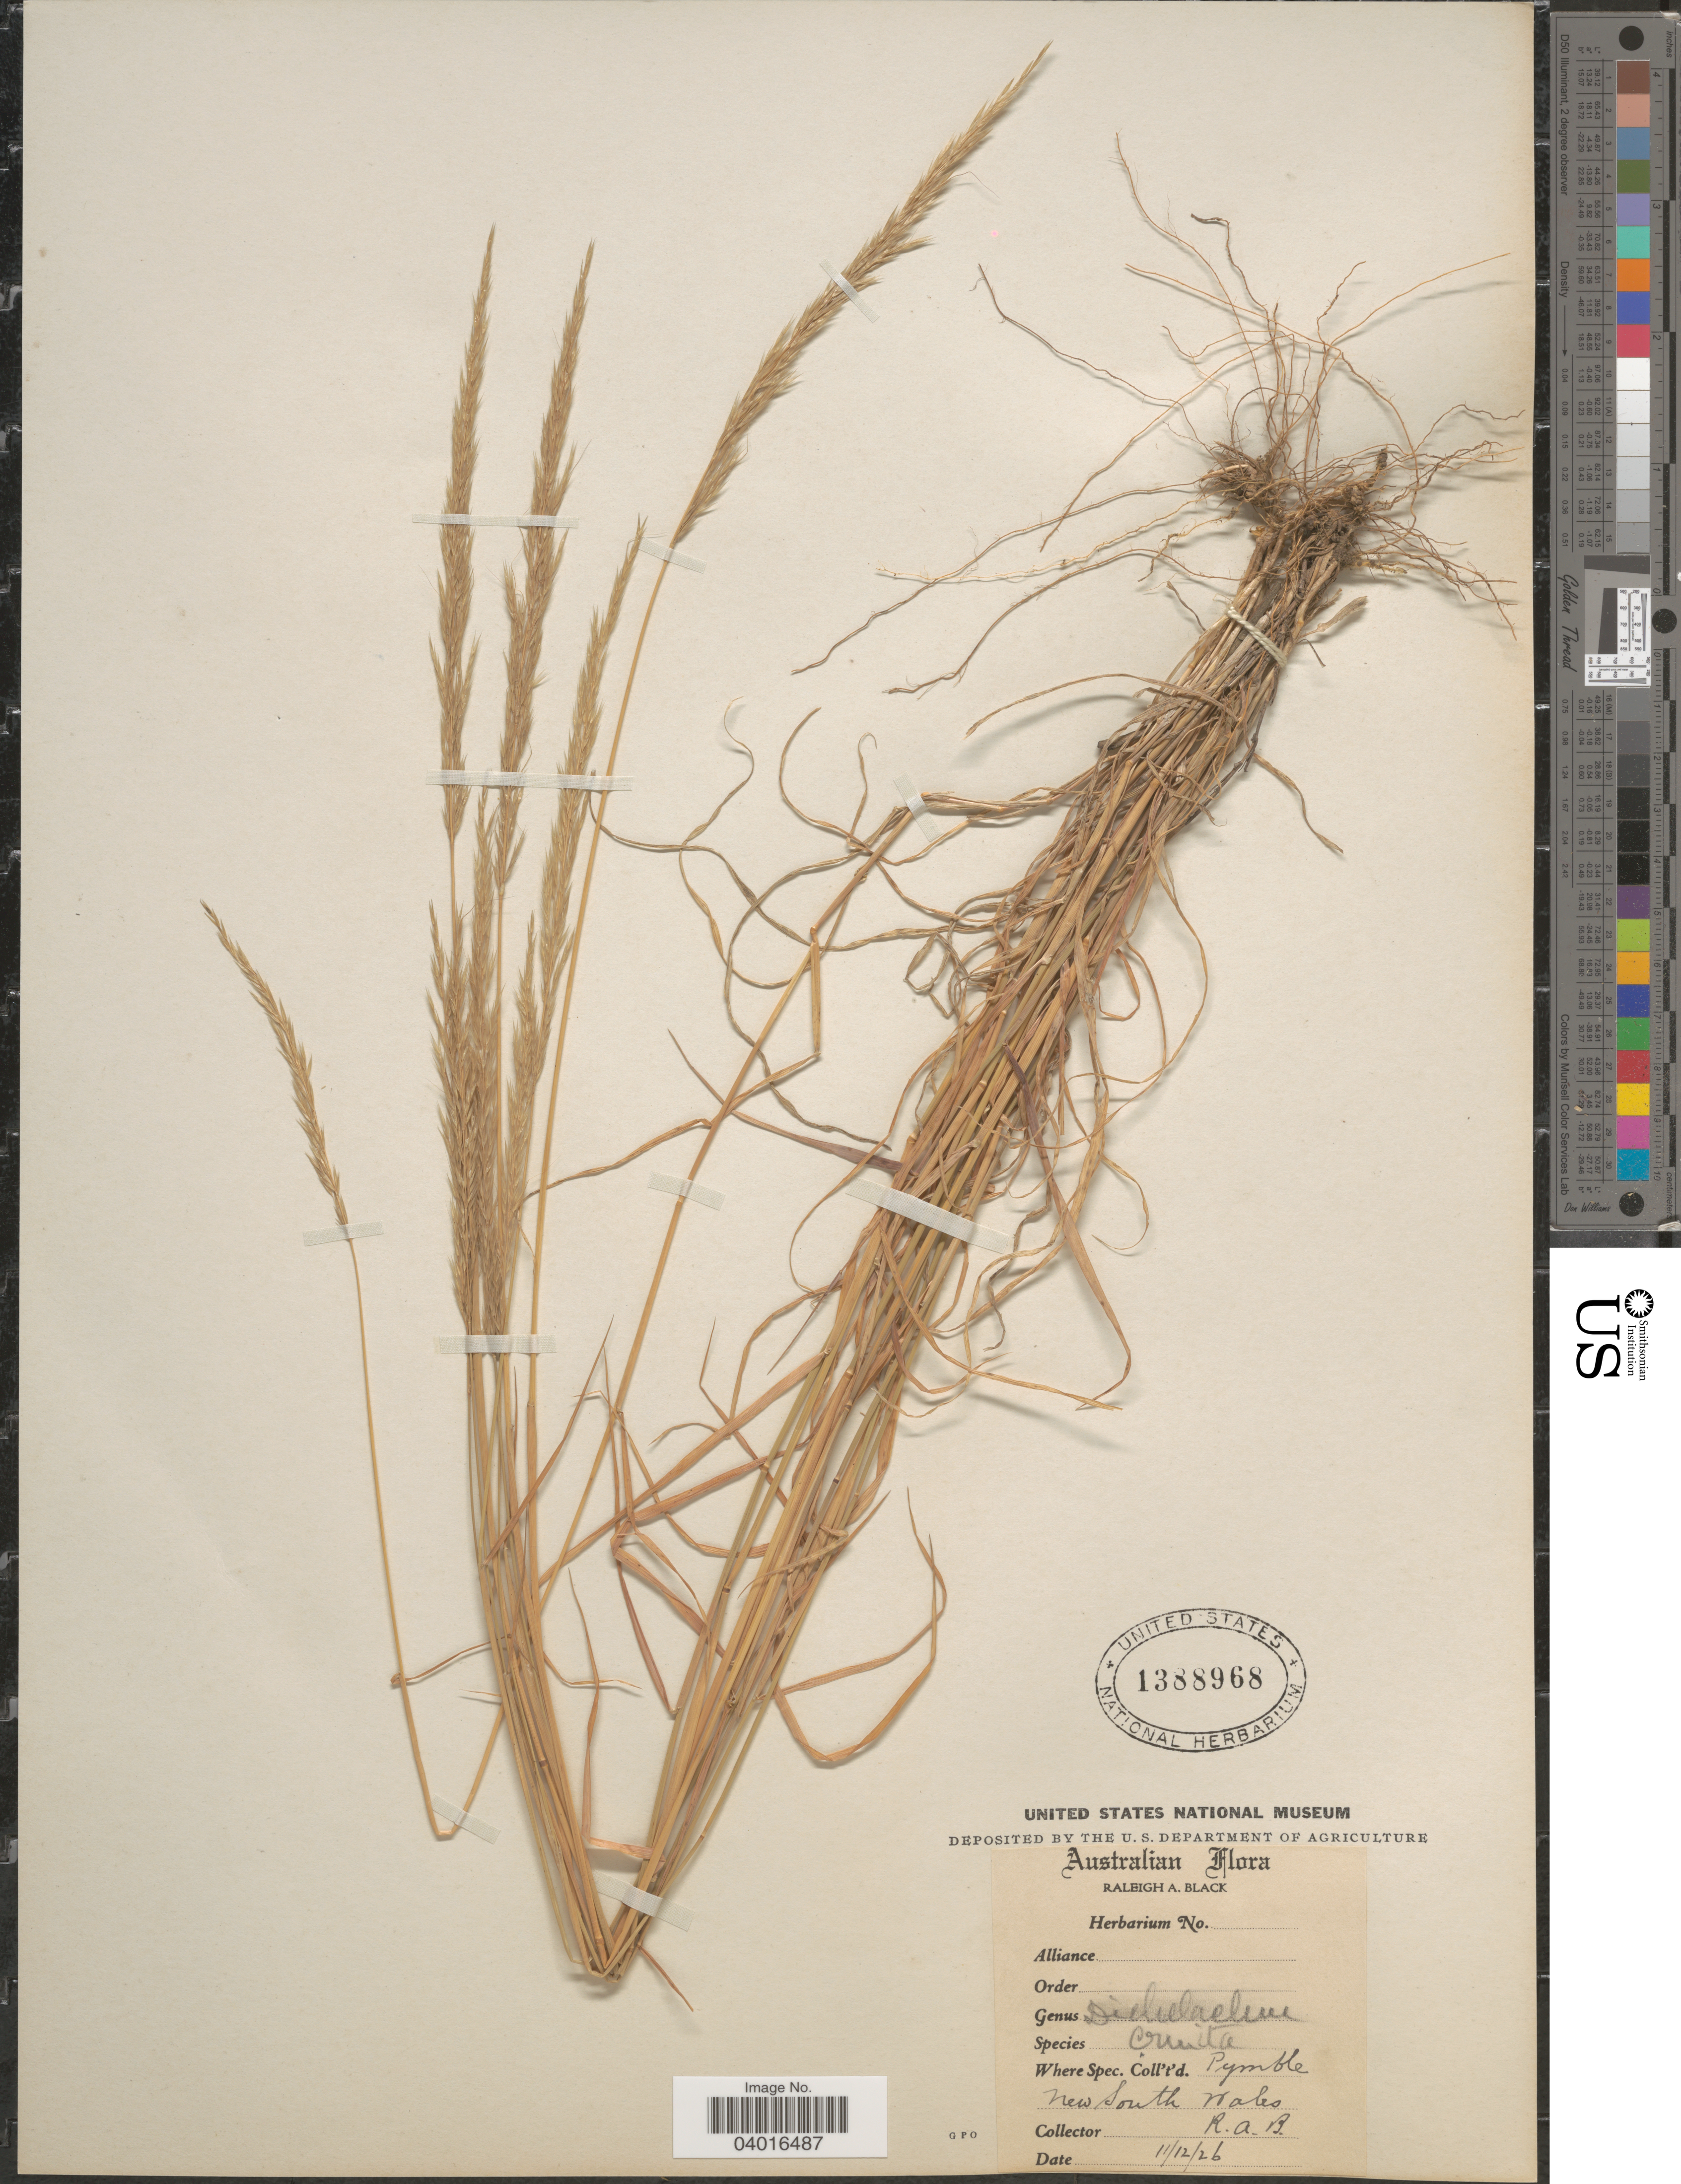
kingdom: Plantae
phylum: Tracheophyta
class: Liliopsida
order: Poales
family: Poaceae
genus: Dichelachne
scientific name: Dichelachne crinita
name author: Hook. f.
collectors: R. A. Black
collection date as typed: Transcribed d/m/y: 11/12/26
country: Australia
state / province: New South Wales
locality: Pymble.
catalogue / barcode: US 1388968